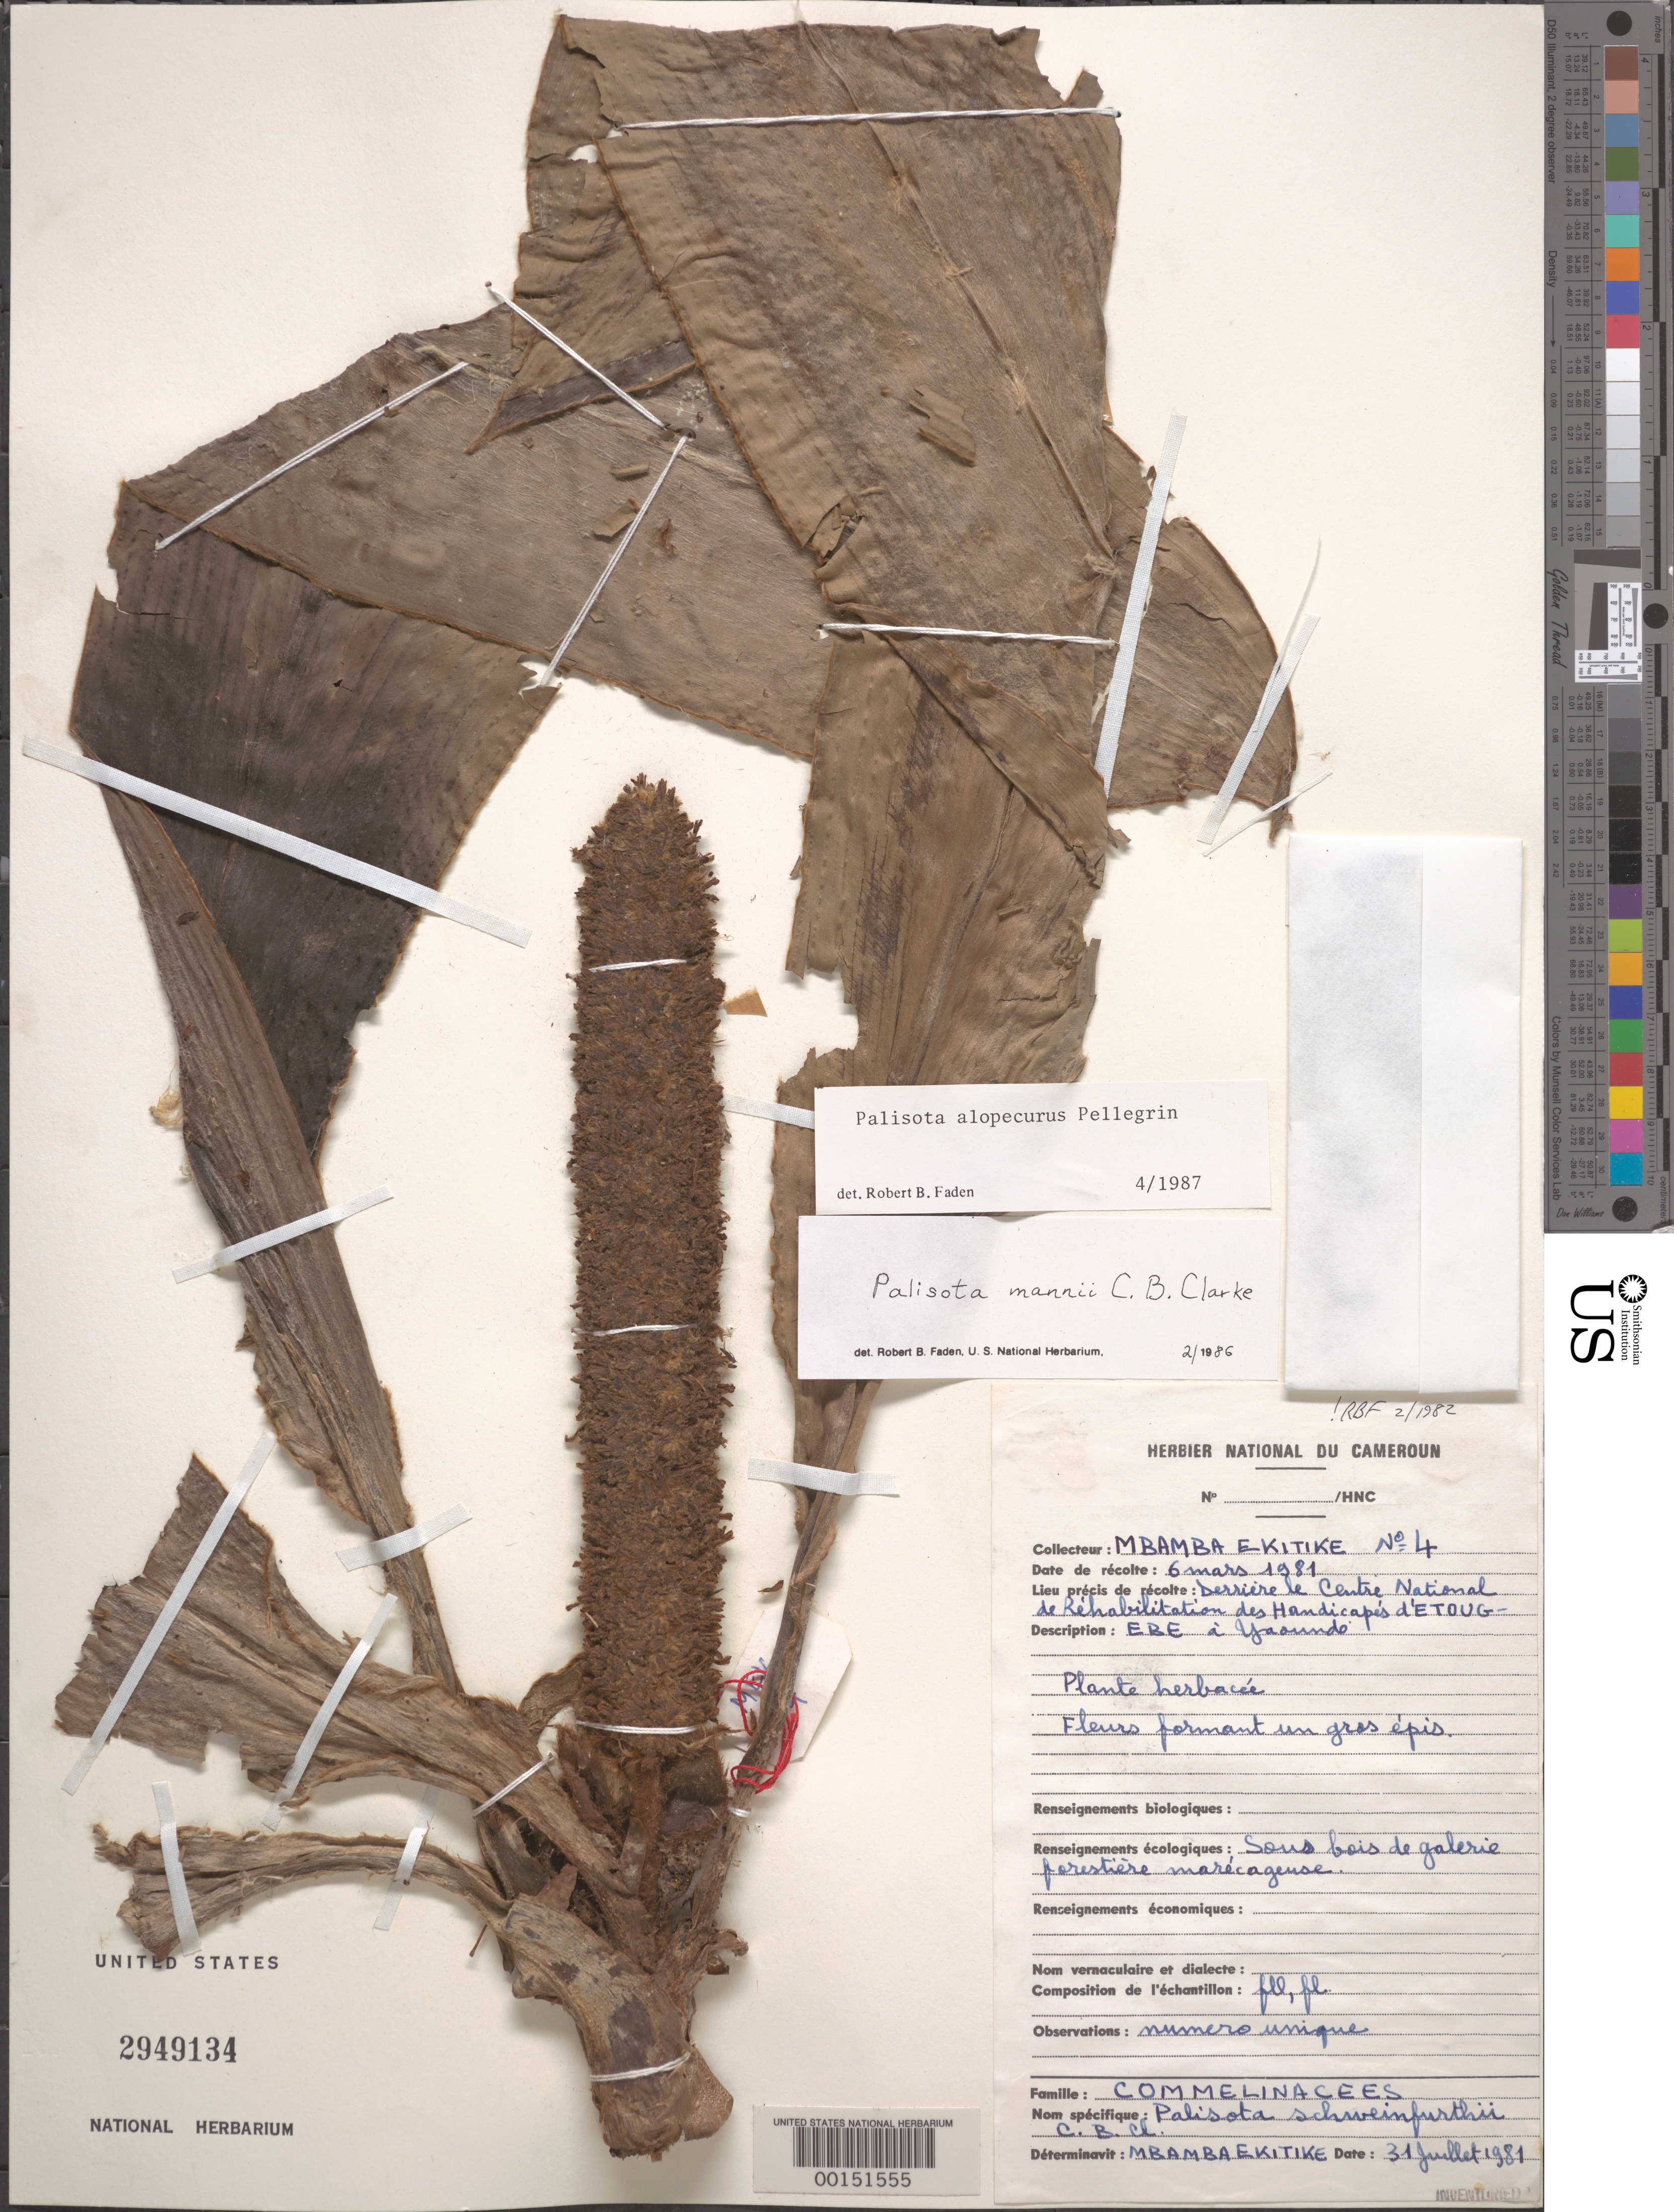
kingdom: Plantae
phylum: Tracheophyta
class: Liliopsida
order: Commelinales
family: Commelinaceae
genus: Palisota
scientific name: Palisota alopecurus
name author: Pellegr.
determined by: Faden, Robert B., (US), Smithsonian Institution - National Museum of Natural History (UNITED STATES)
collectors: M. Ekitike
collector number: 4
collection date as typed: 06 Mar 1981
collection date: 1981-03-06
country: Cameroon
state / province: Centre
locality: Yaounde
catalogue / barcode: US 2949134